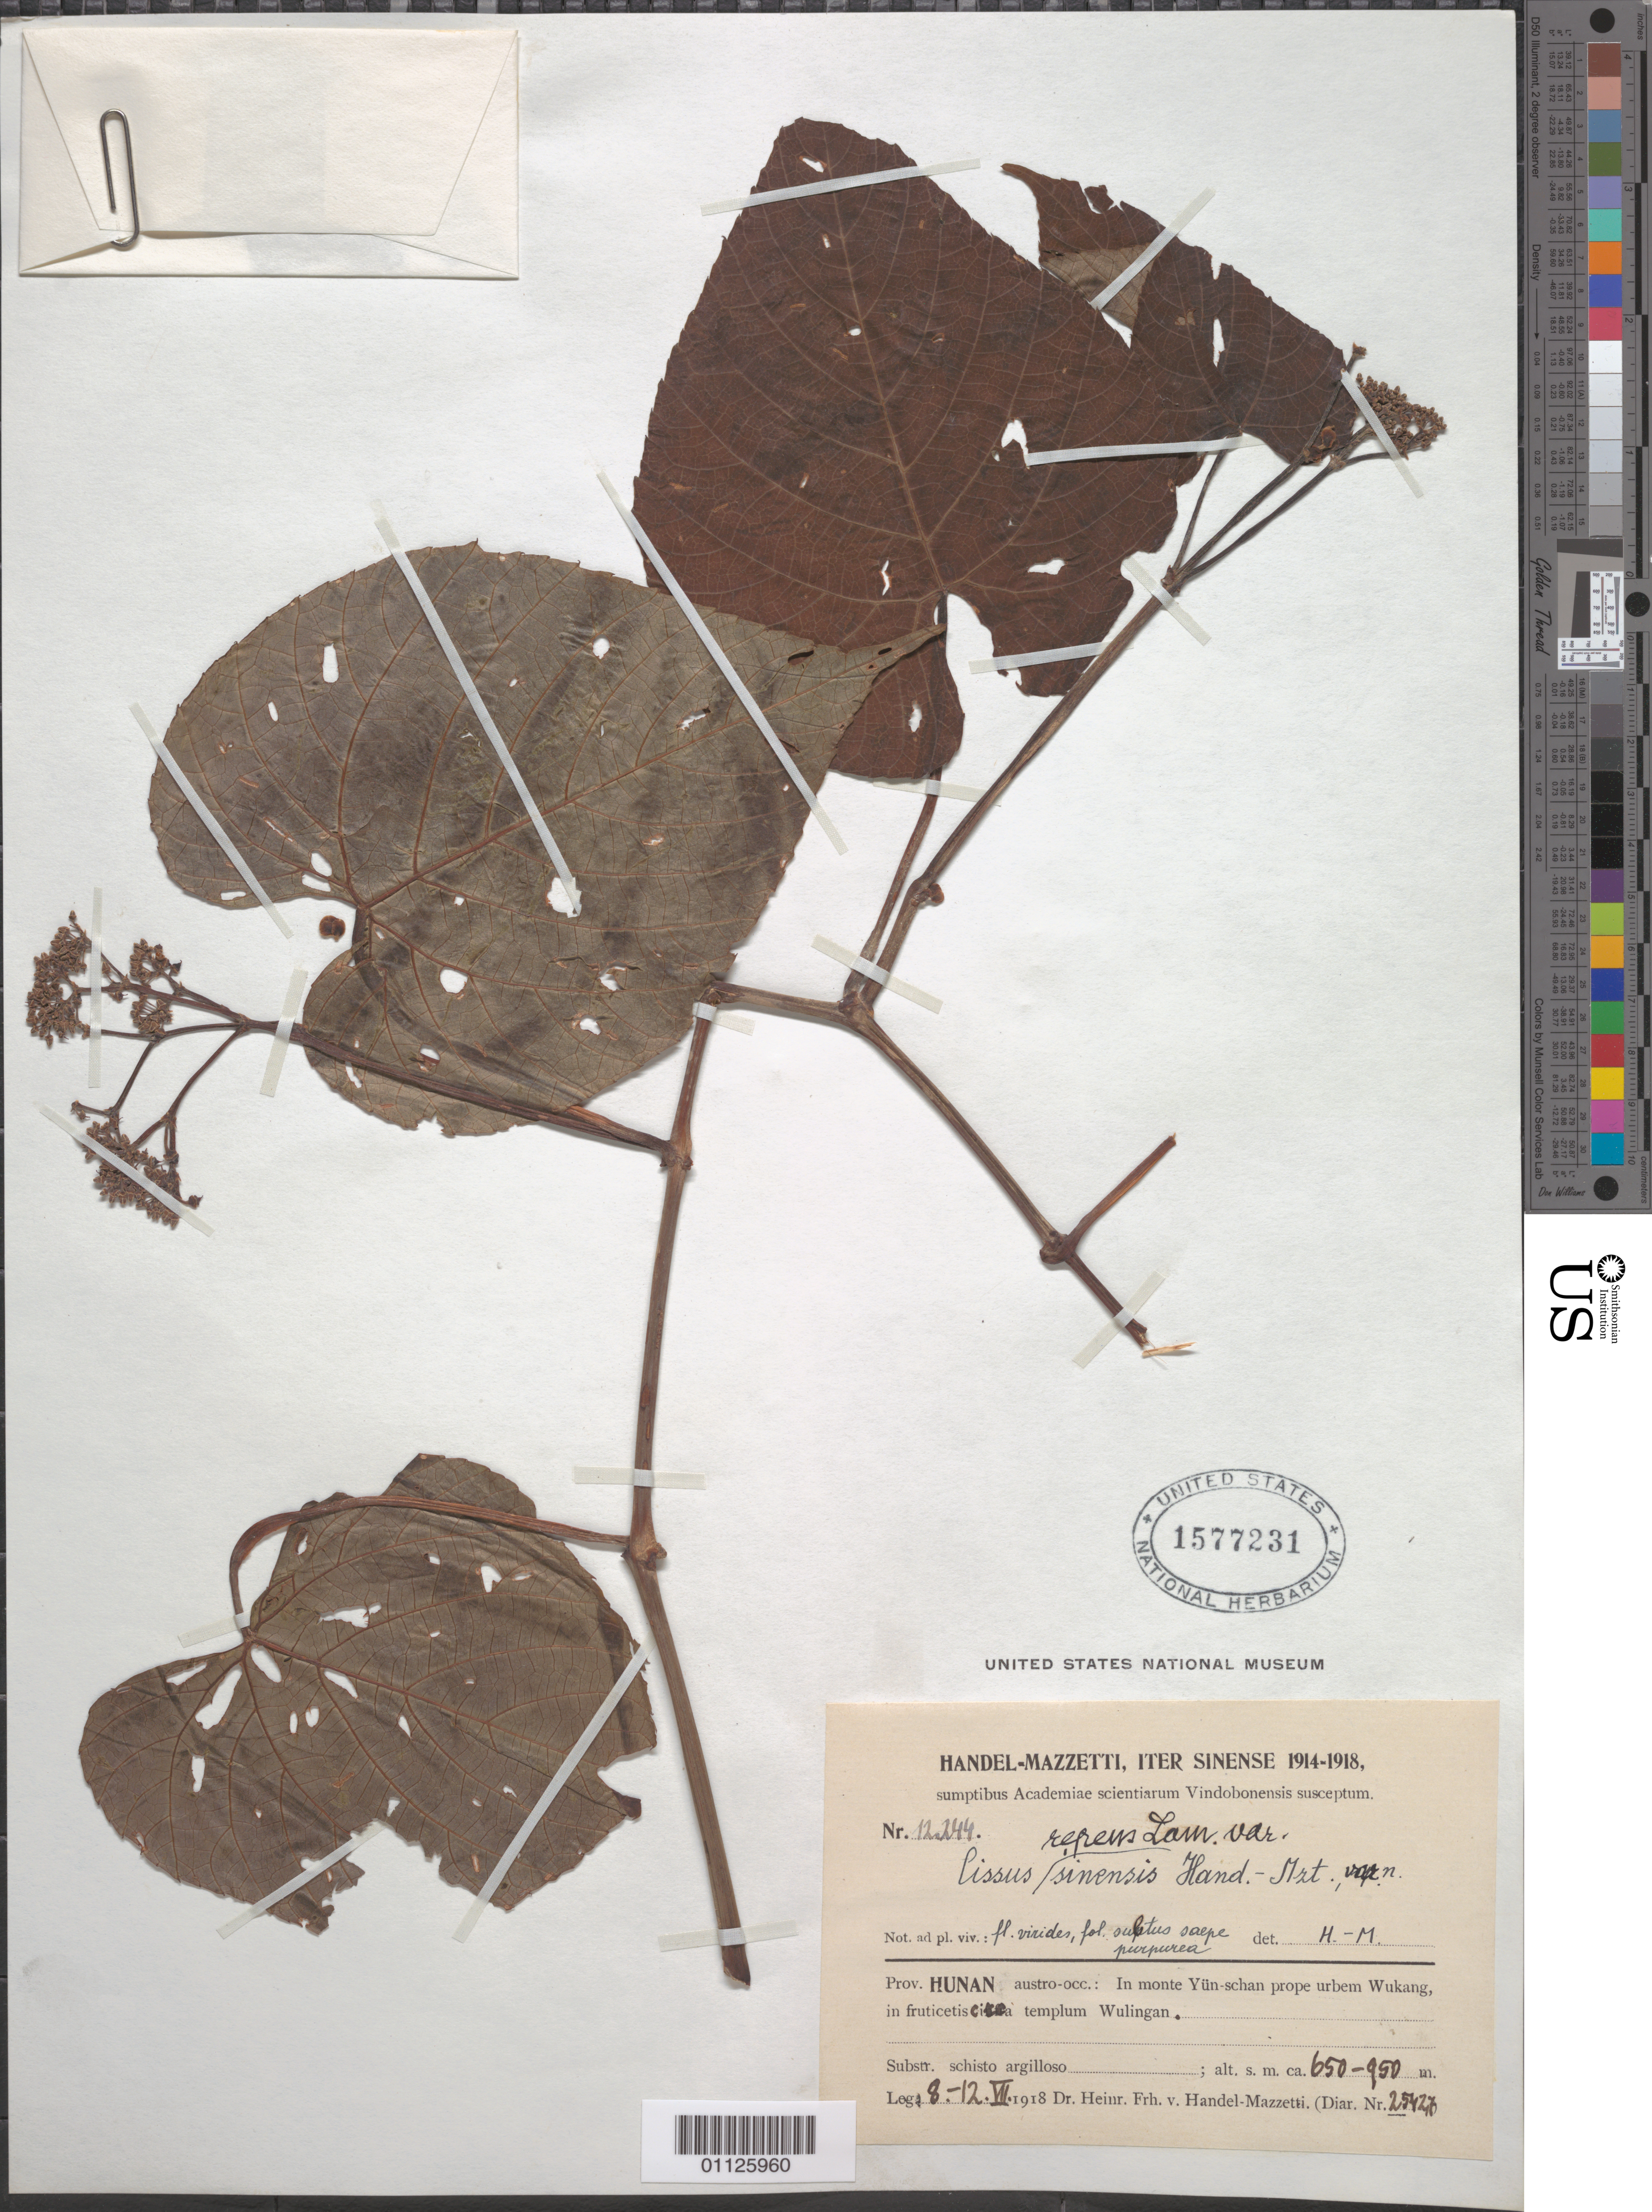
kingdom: Plantae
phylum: Tracheophyta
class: Magnoliopsida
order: Vitales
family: Vitaceae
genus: Cissus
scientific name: Cissus repens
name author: Lam.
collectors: H. Handel-Mazzetti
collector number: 25427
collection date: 1918-07-08/1918-07-12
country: China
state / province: Hunan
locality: In monte Yun-schan prope urbem Wukang.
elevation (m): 650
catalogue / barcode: US 1577231